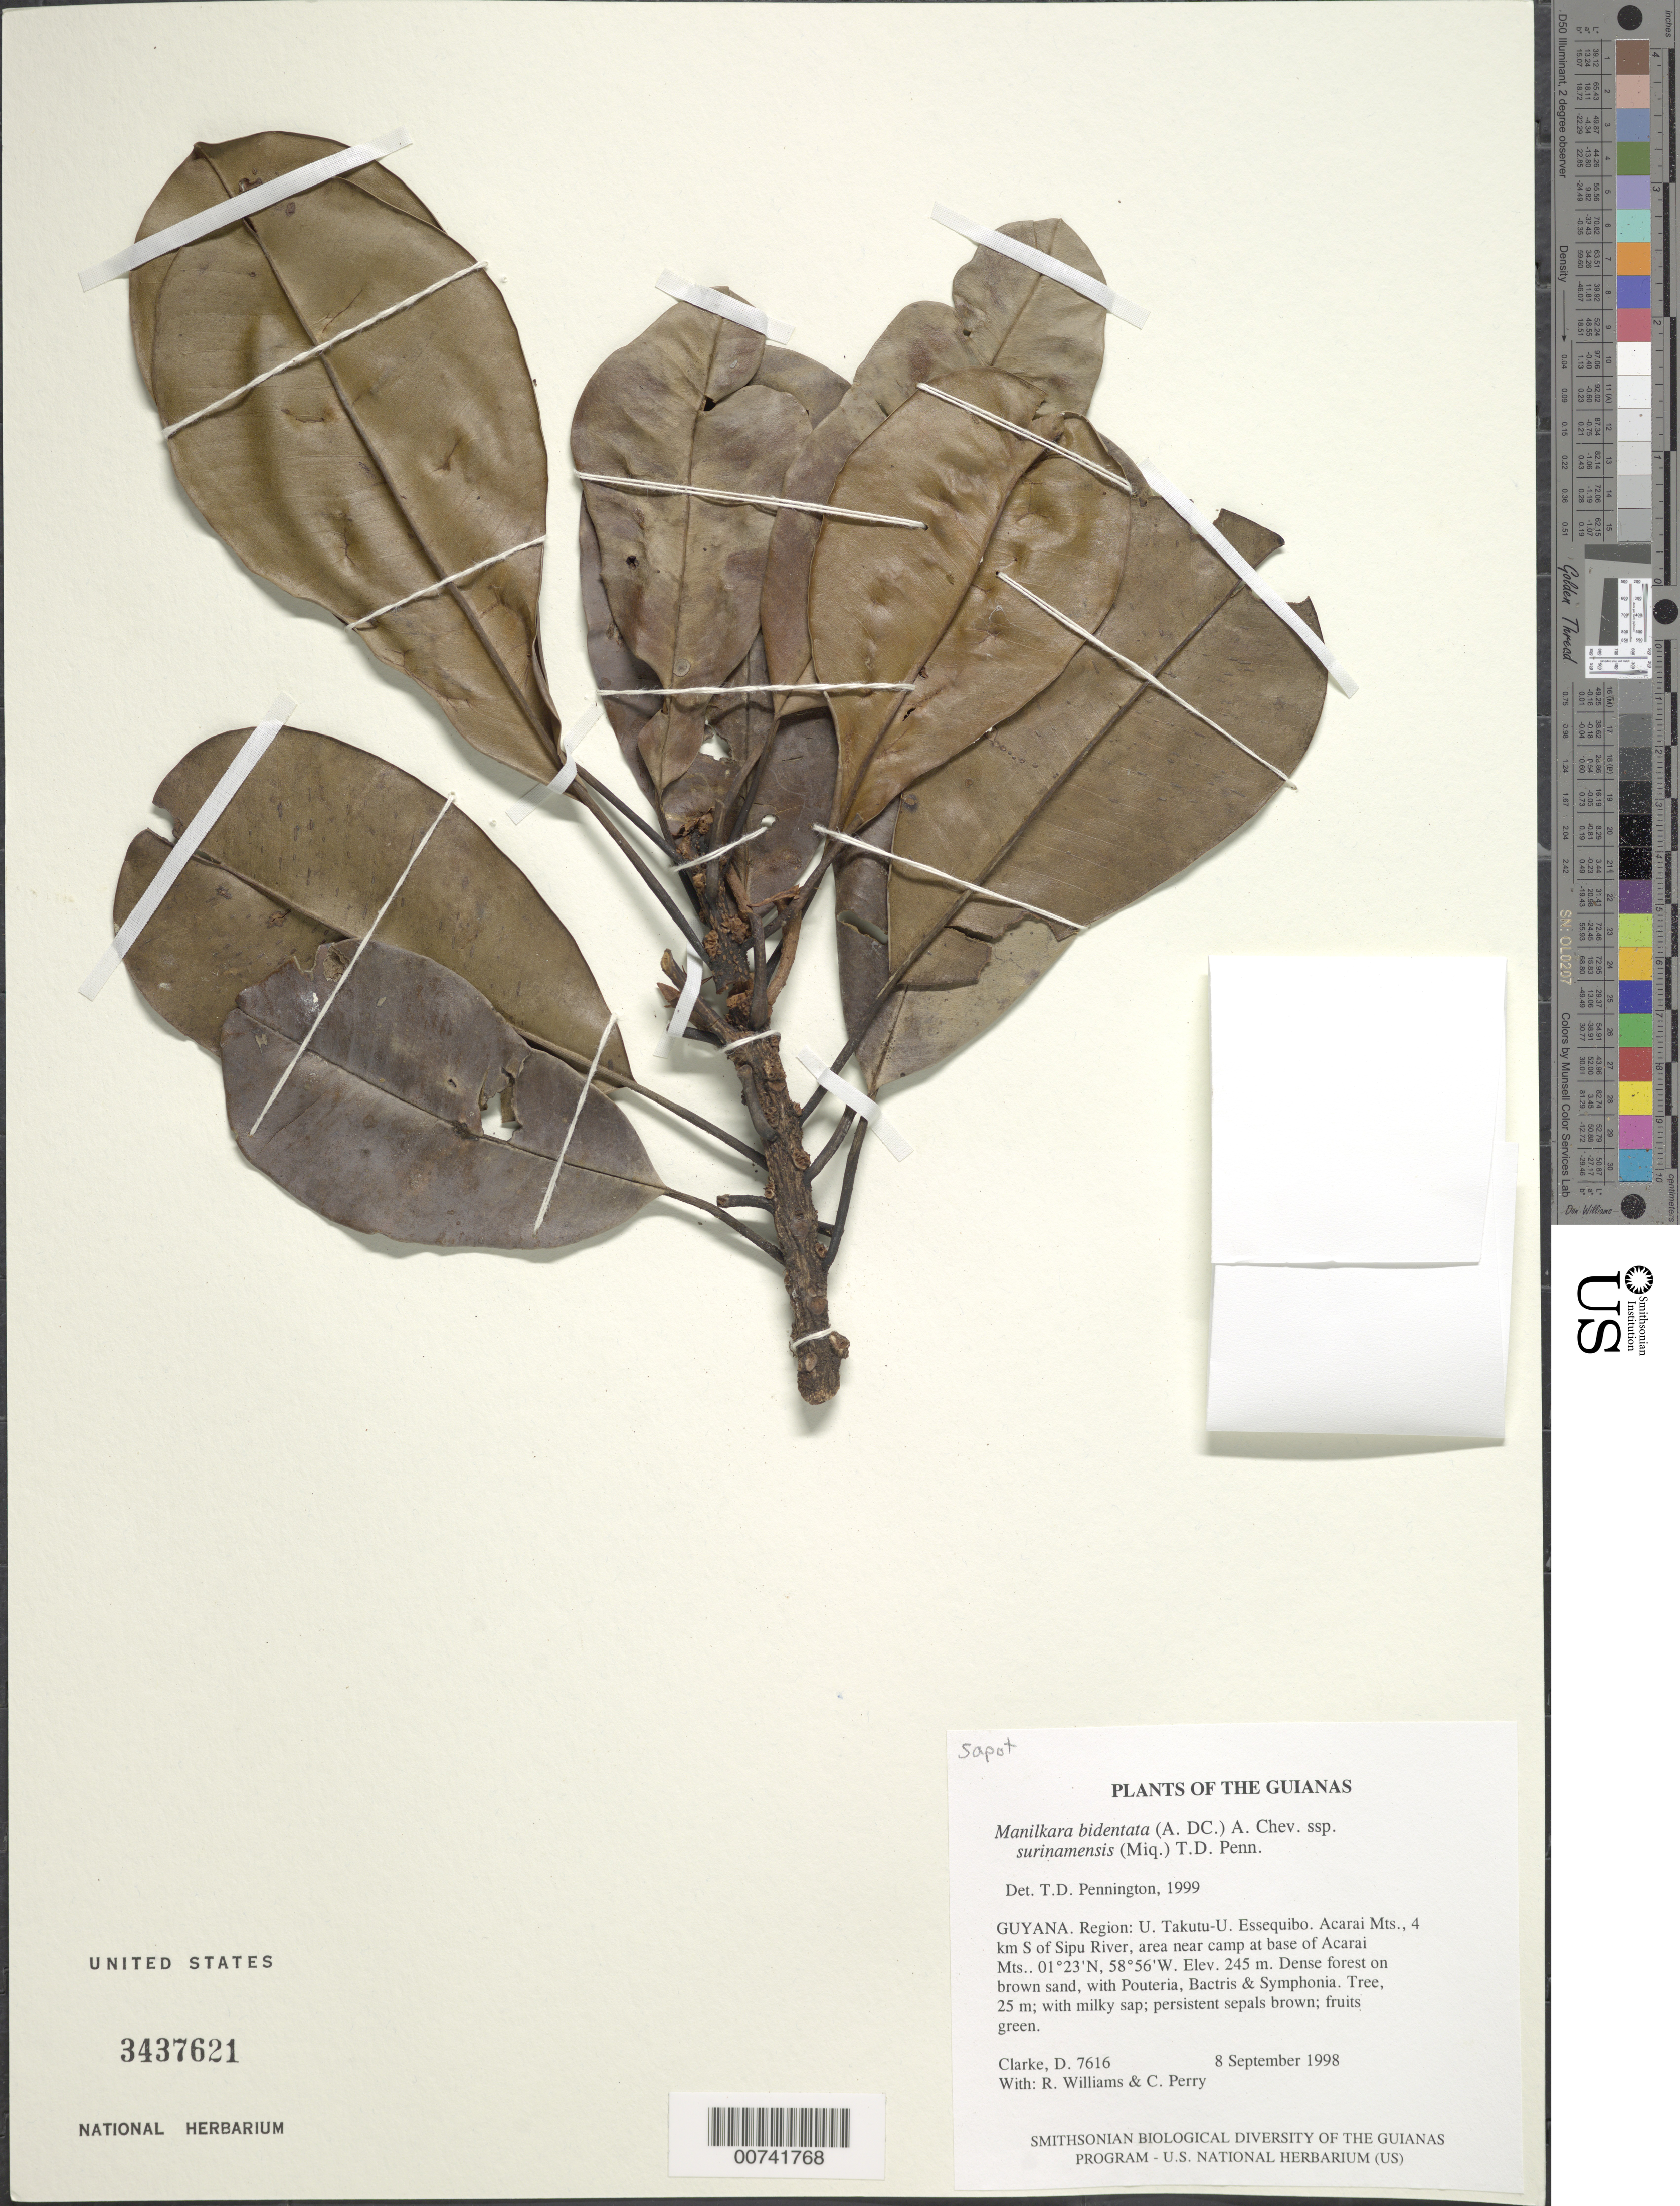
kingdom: Plantae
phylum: Tracheophyta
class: Magnoliopsida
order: Ericales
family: Sapotaceae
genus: Manilkara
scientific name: Manilkara bidentata subsp. surinamensis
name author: (Miq.) T.D. Penn.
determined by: Pennington, T. D., (K)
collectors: H. D. Clarke, R. Williams & C. Perry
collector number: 7616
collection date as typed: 8 September 1998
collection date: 1998-09-08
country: Guyana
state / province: U. Takutu-U. Essequibo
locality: Acarai Mts., 4 km S of Sipu River, area near camp at base of Acarai Mts.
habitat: Dense forest on brown sand, with Pouteria, Bactris & Symphonia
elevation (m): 245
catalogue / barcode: US 3437621